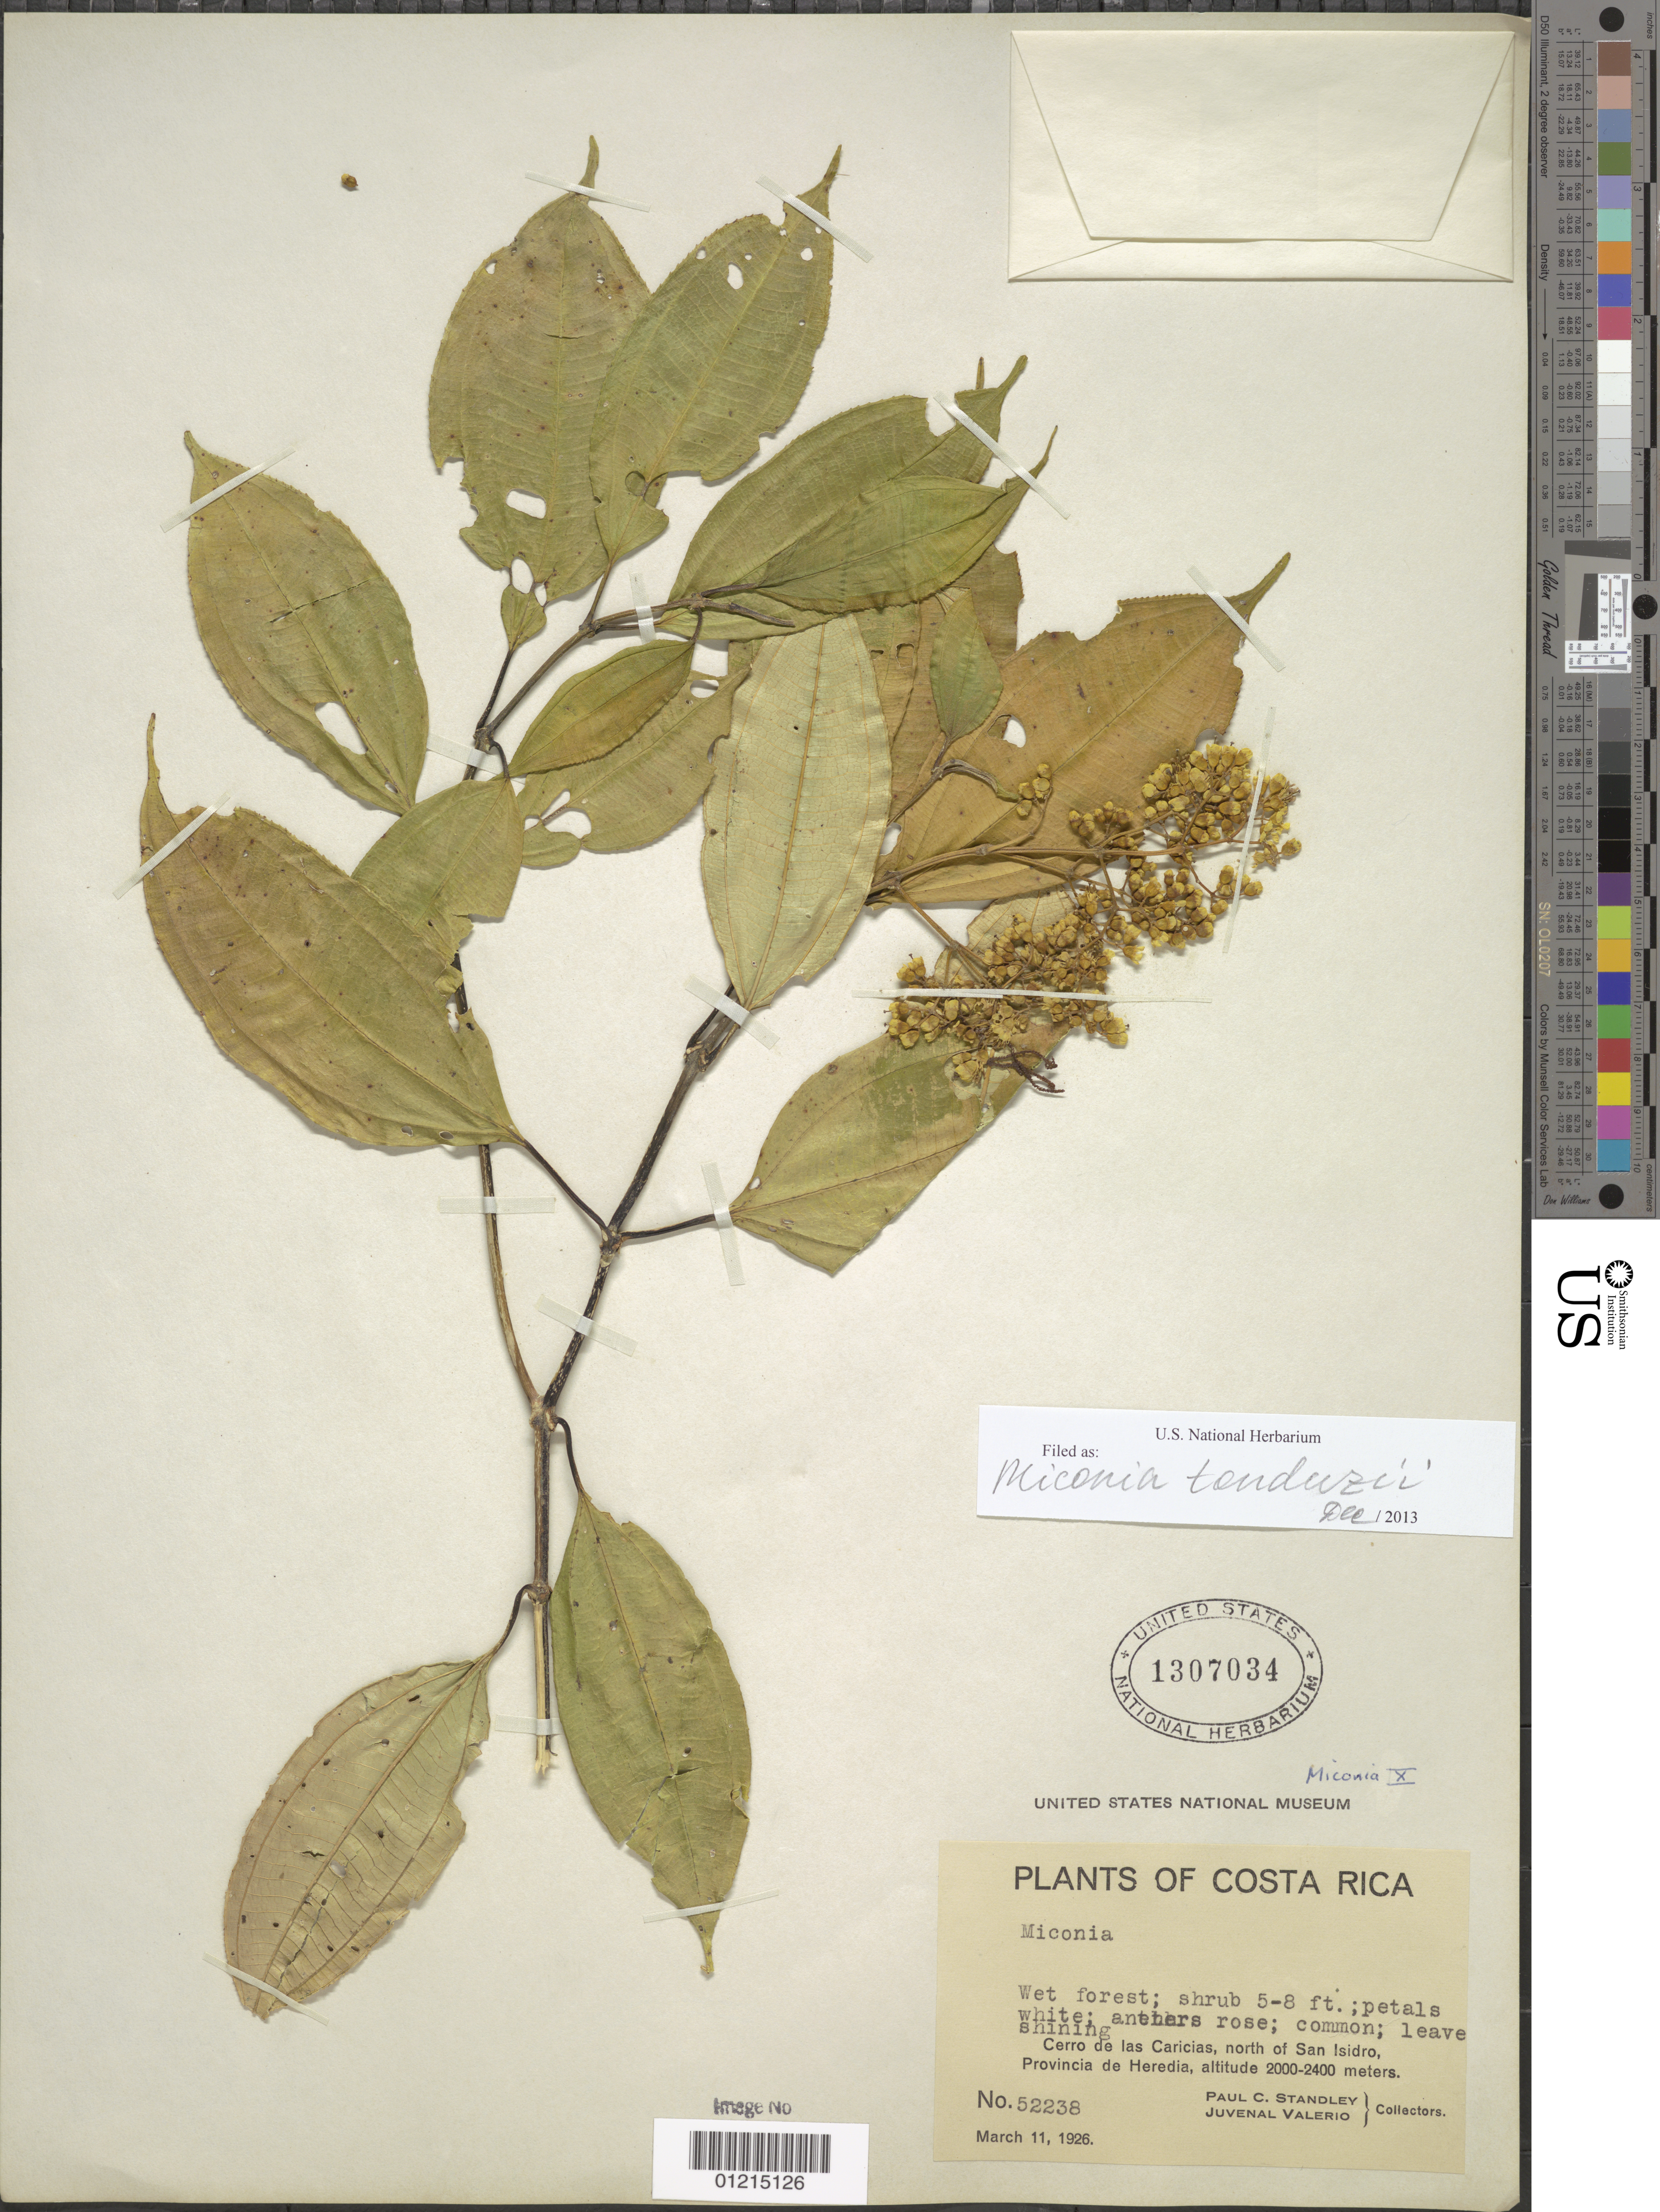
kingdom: Plantae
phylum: Tracheophyta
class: Magnoliopsida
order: Myrtales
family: Melastomataceae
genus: Miconia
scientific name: Miconia tonduzii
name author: Cogn. in A. DC.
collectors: P. C. Standley & J. Valerio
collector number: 52238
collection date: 1926-03-11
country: Costa Rica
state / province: Heredia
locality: Cerro de las Caricias, N of San Isidro.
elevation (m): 2000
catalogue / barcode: US 1307034